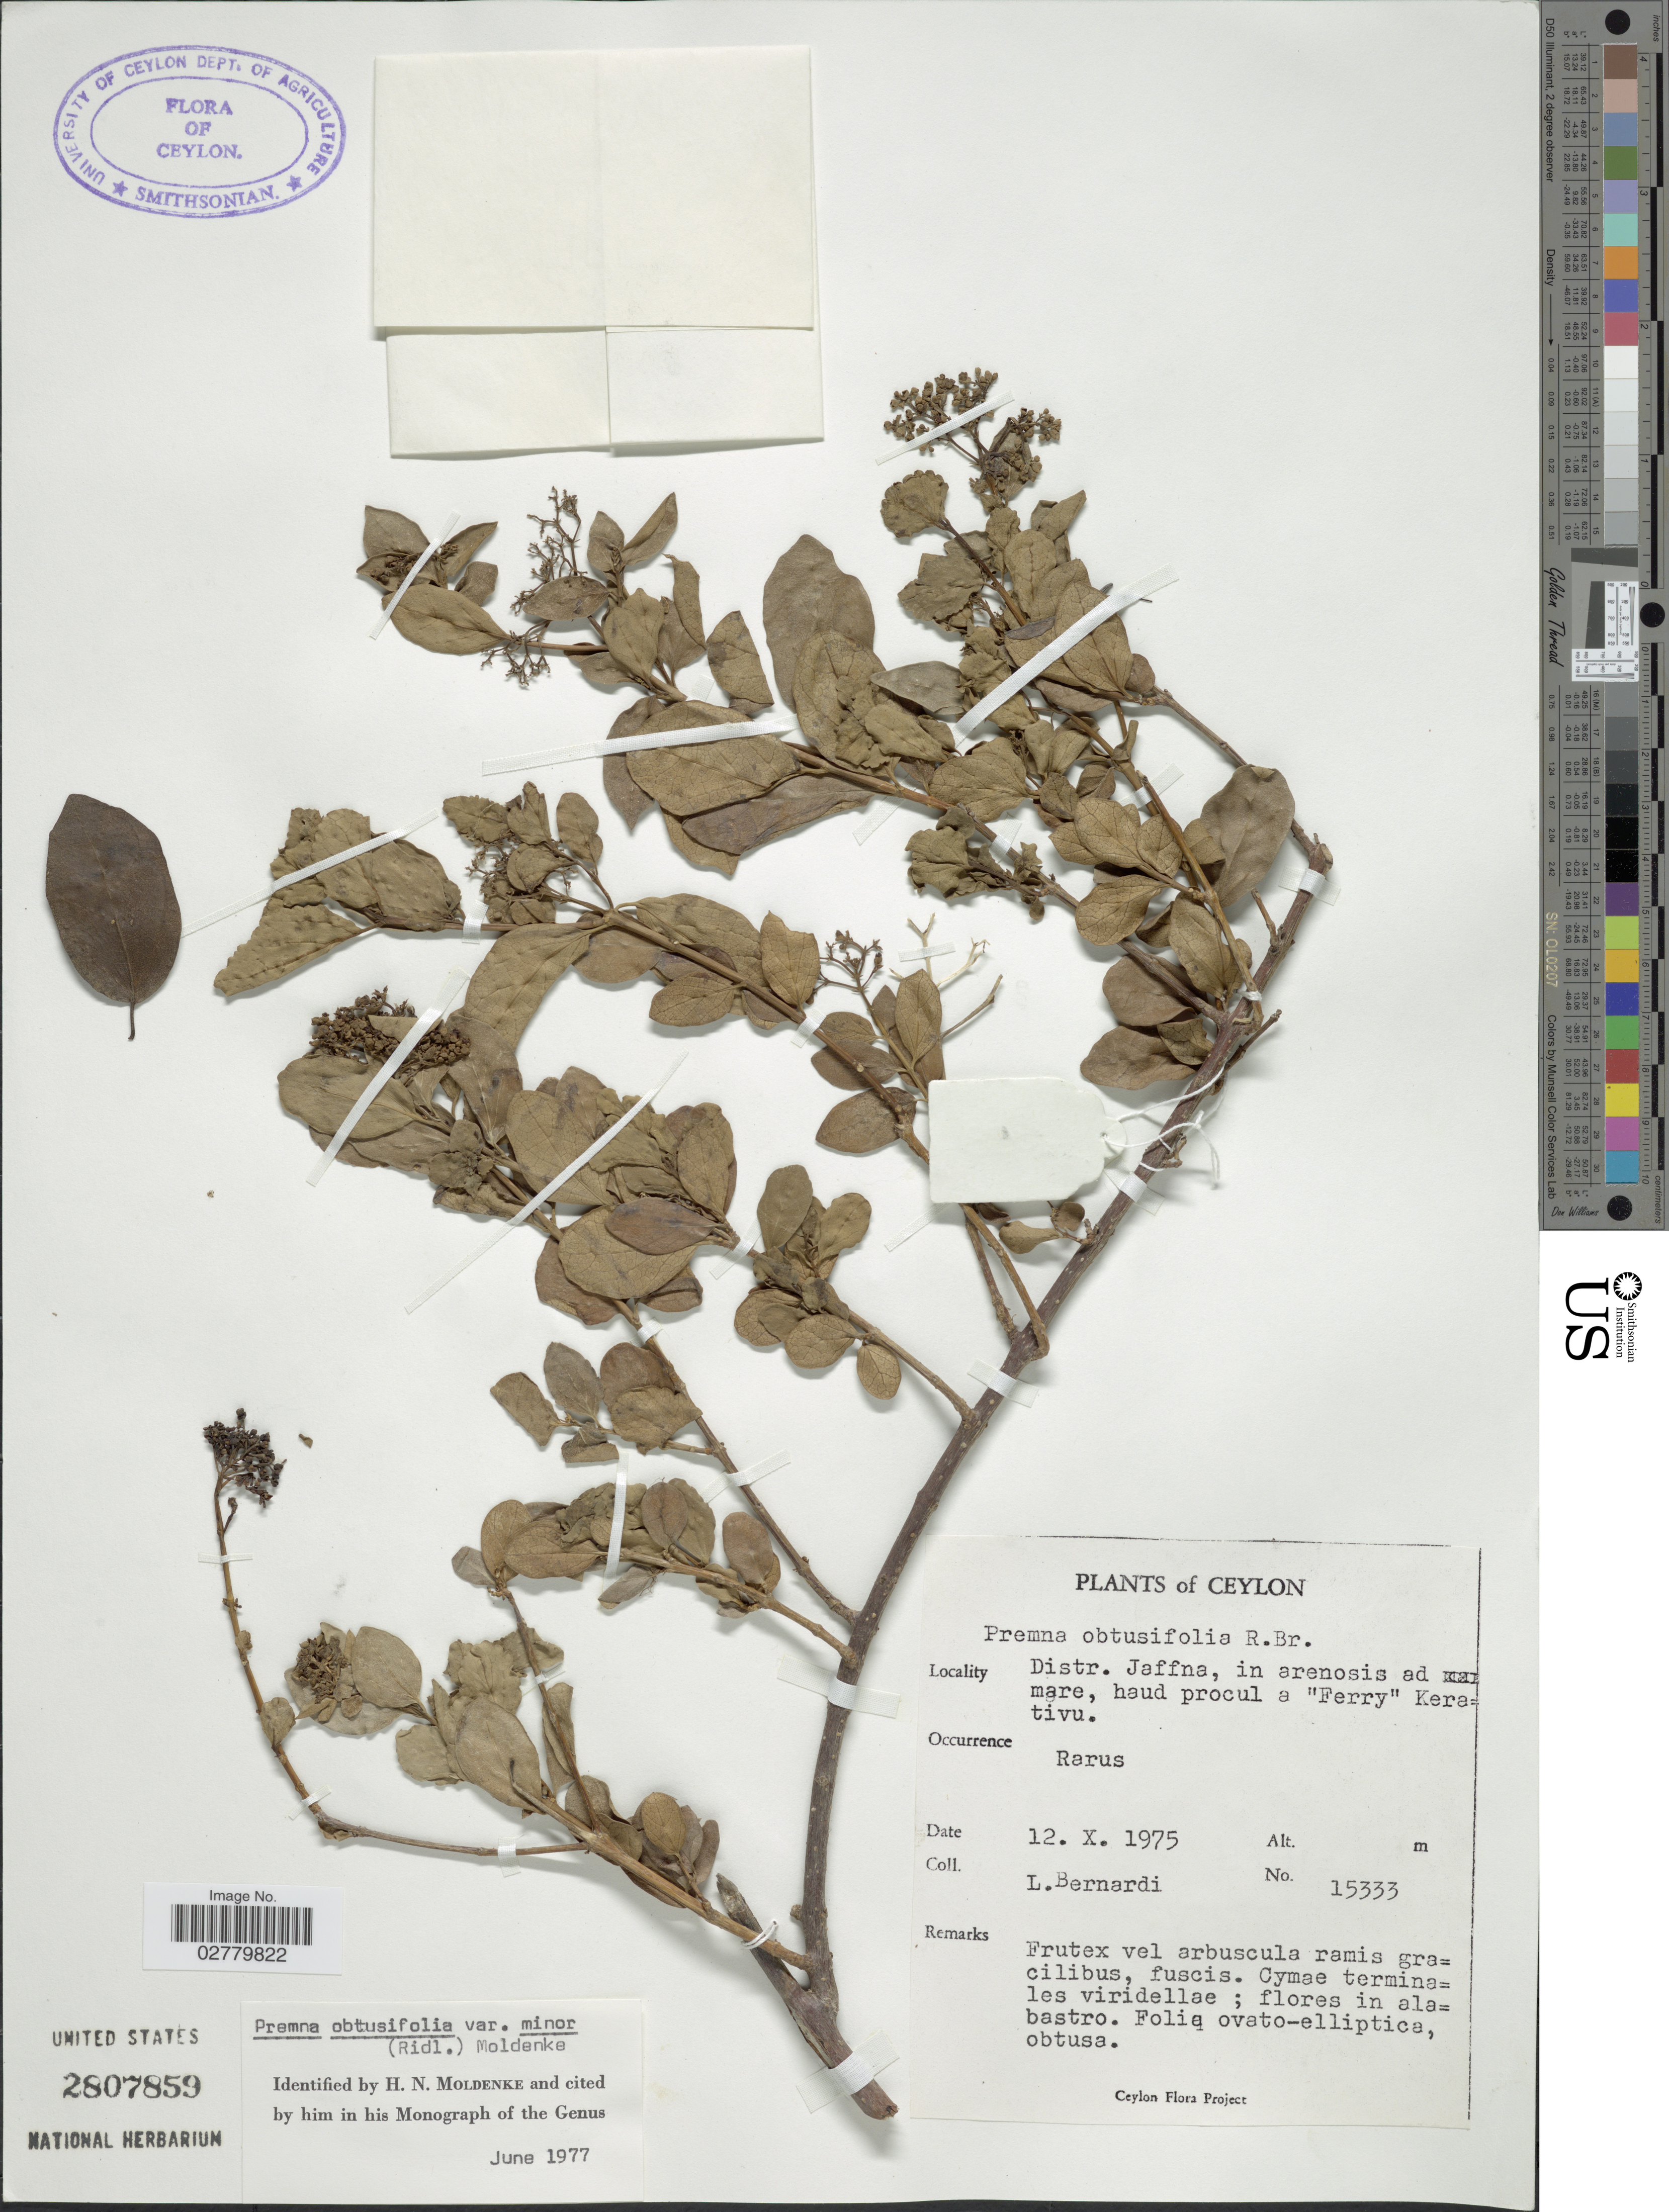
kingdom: Plantae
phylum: Tracheophyta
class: Magnoliopsida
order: Lamiales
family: Lamiaceae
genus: Premna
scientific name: Premna obtusifolia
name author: R. Br.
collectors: L. Bernardi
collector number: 15333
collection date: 1975-10-12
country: Sri Lanka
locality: Ceylon. Distr. Jaffna, in arenosis ad mare, haud procul a 'Ferry' Kerativu.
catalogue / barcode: US 2807859